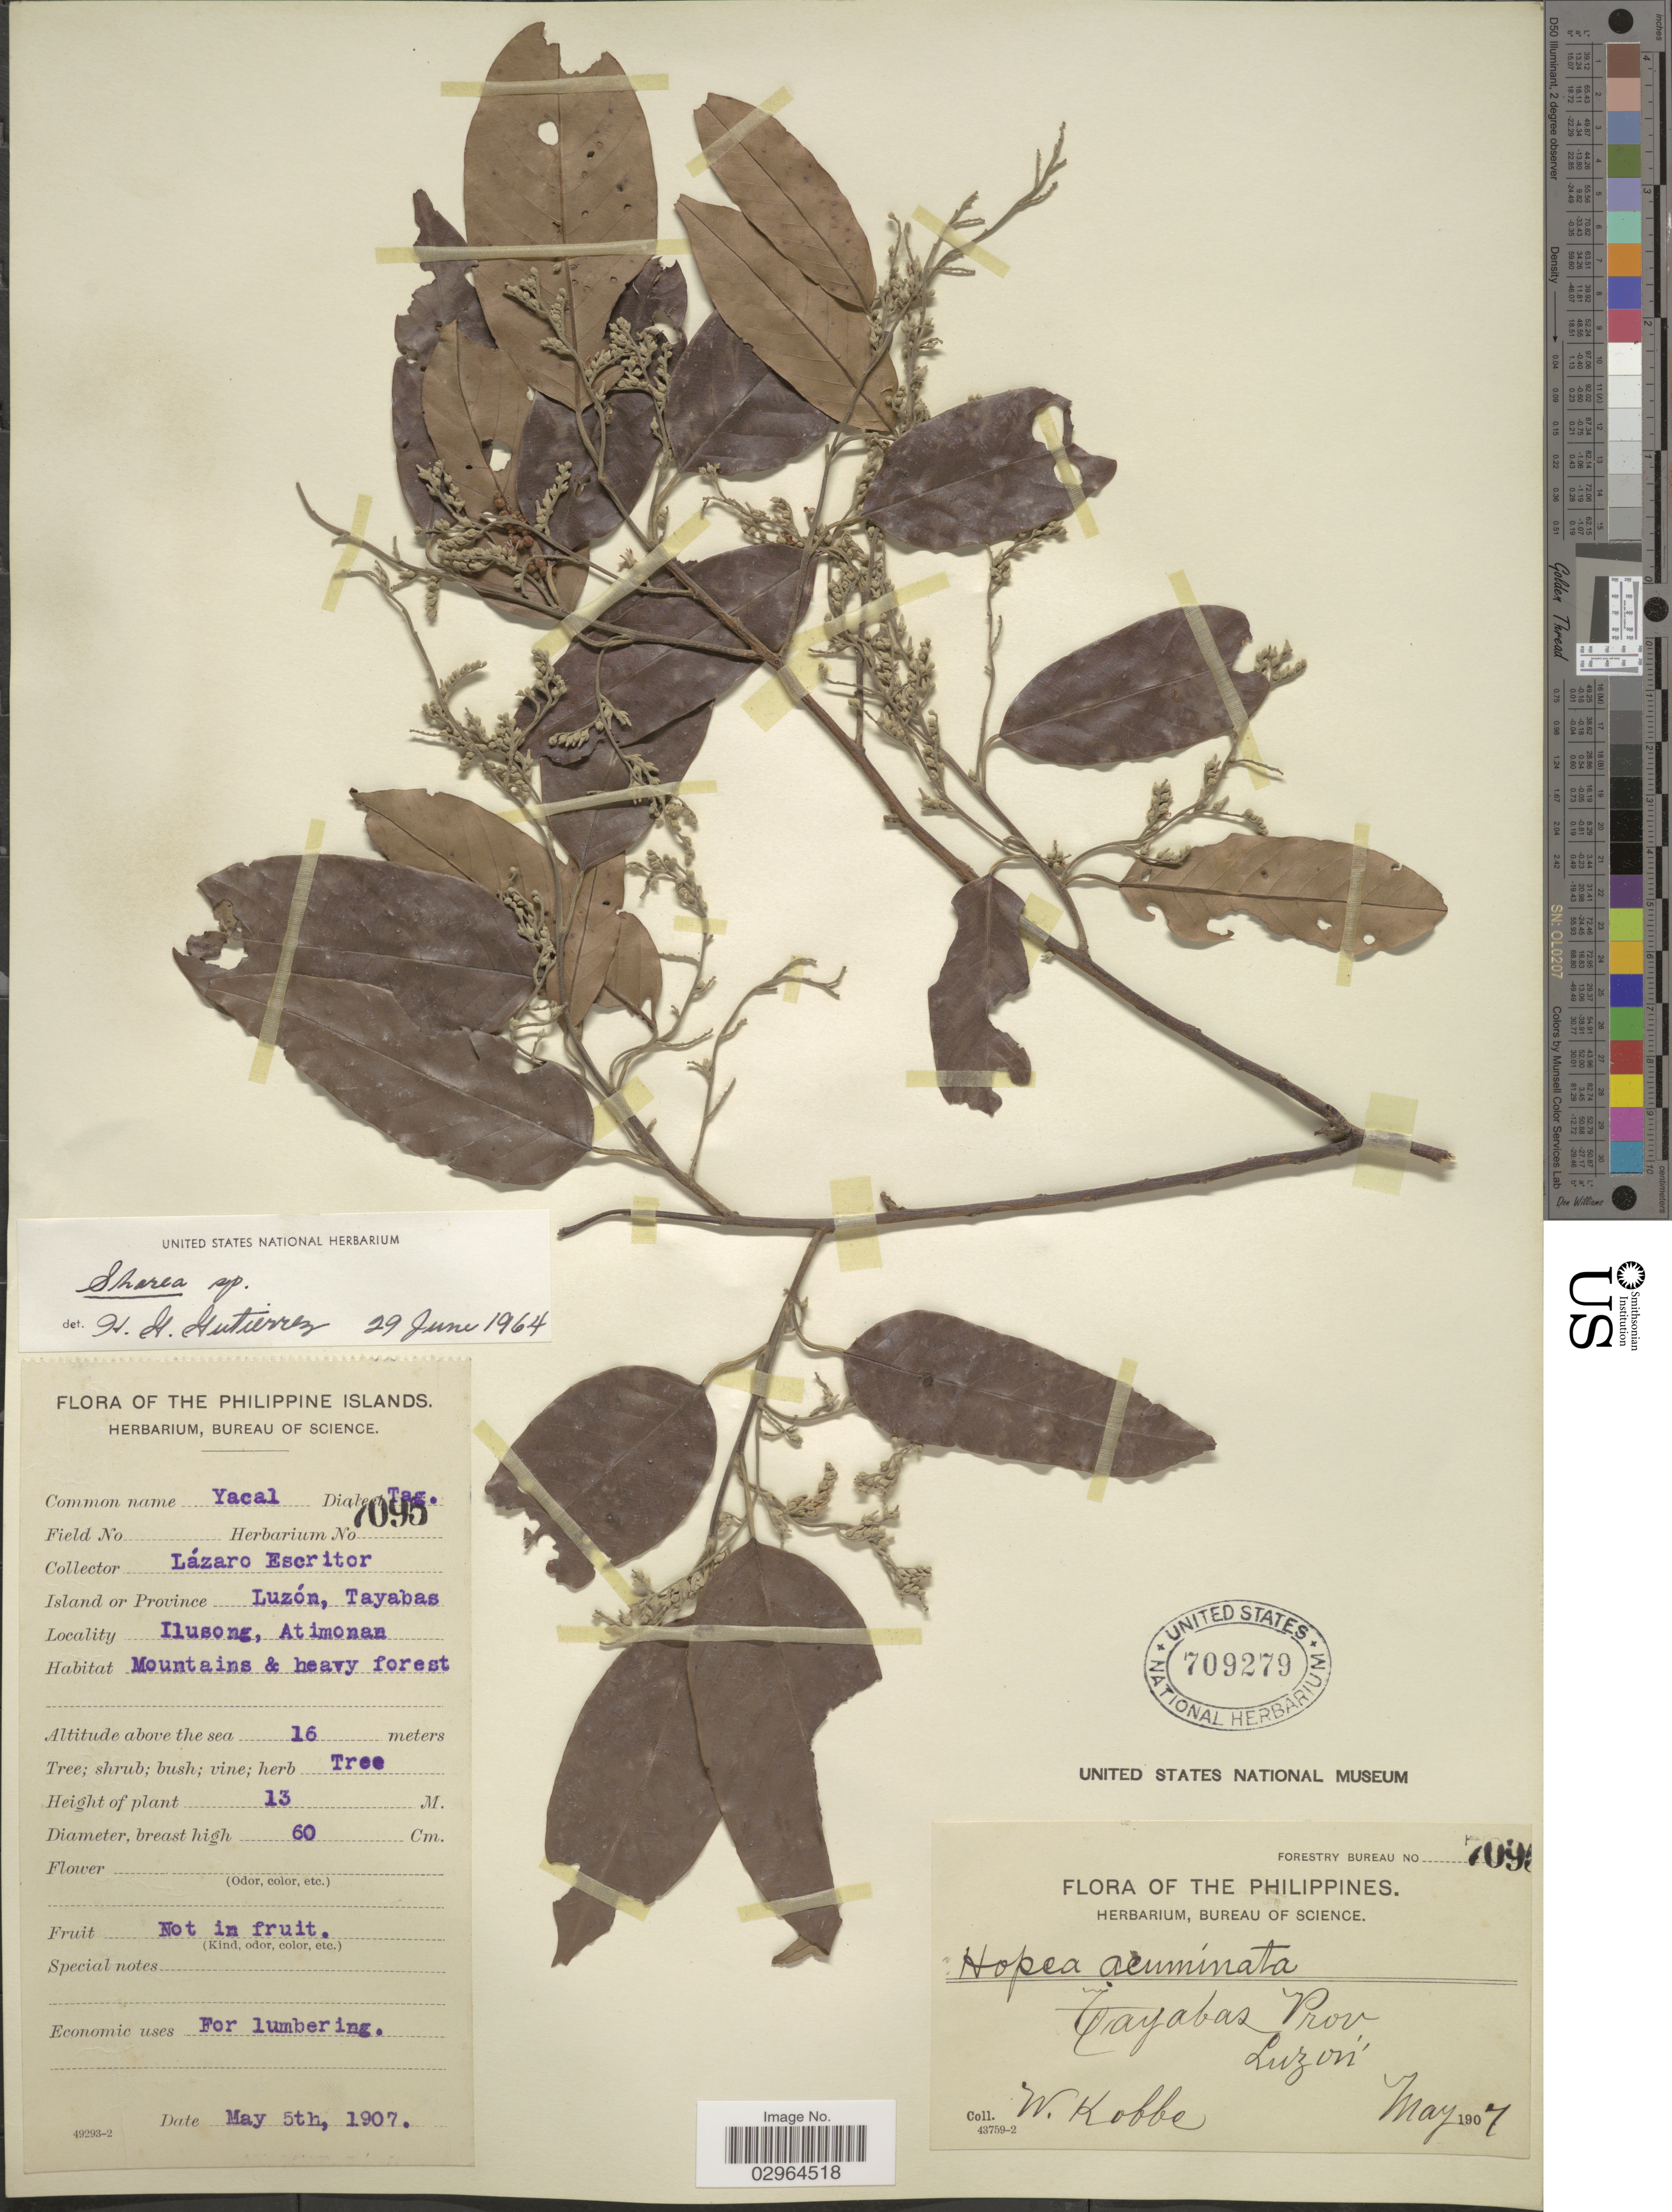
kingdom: Plantae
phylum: Tracheophyta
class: Magnoliopsida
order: Malvales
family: Dipterocarpaceae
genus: Shorea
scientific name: Shorea sp.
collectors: W. Kobbe & L. Escritor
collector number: Forestry Bureau 7095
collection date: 1907-05-05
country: Philippines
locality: Island or Province Luzón, Tayabas Prov., Ilusong, Atimonan.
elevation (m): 16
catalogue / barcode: US 709279